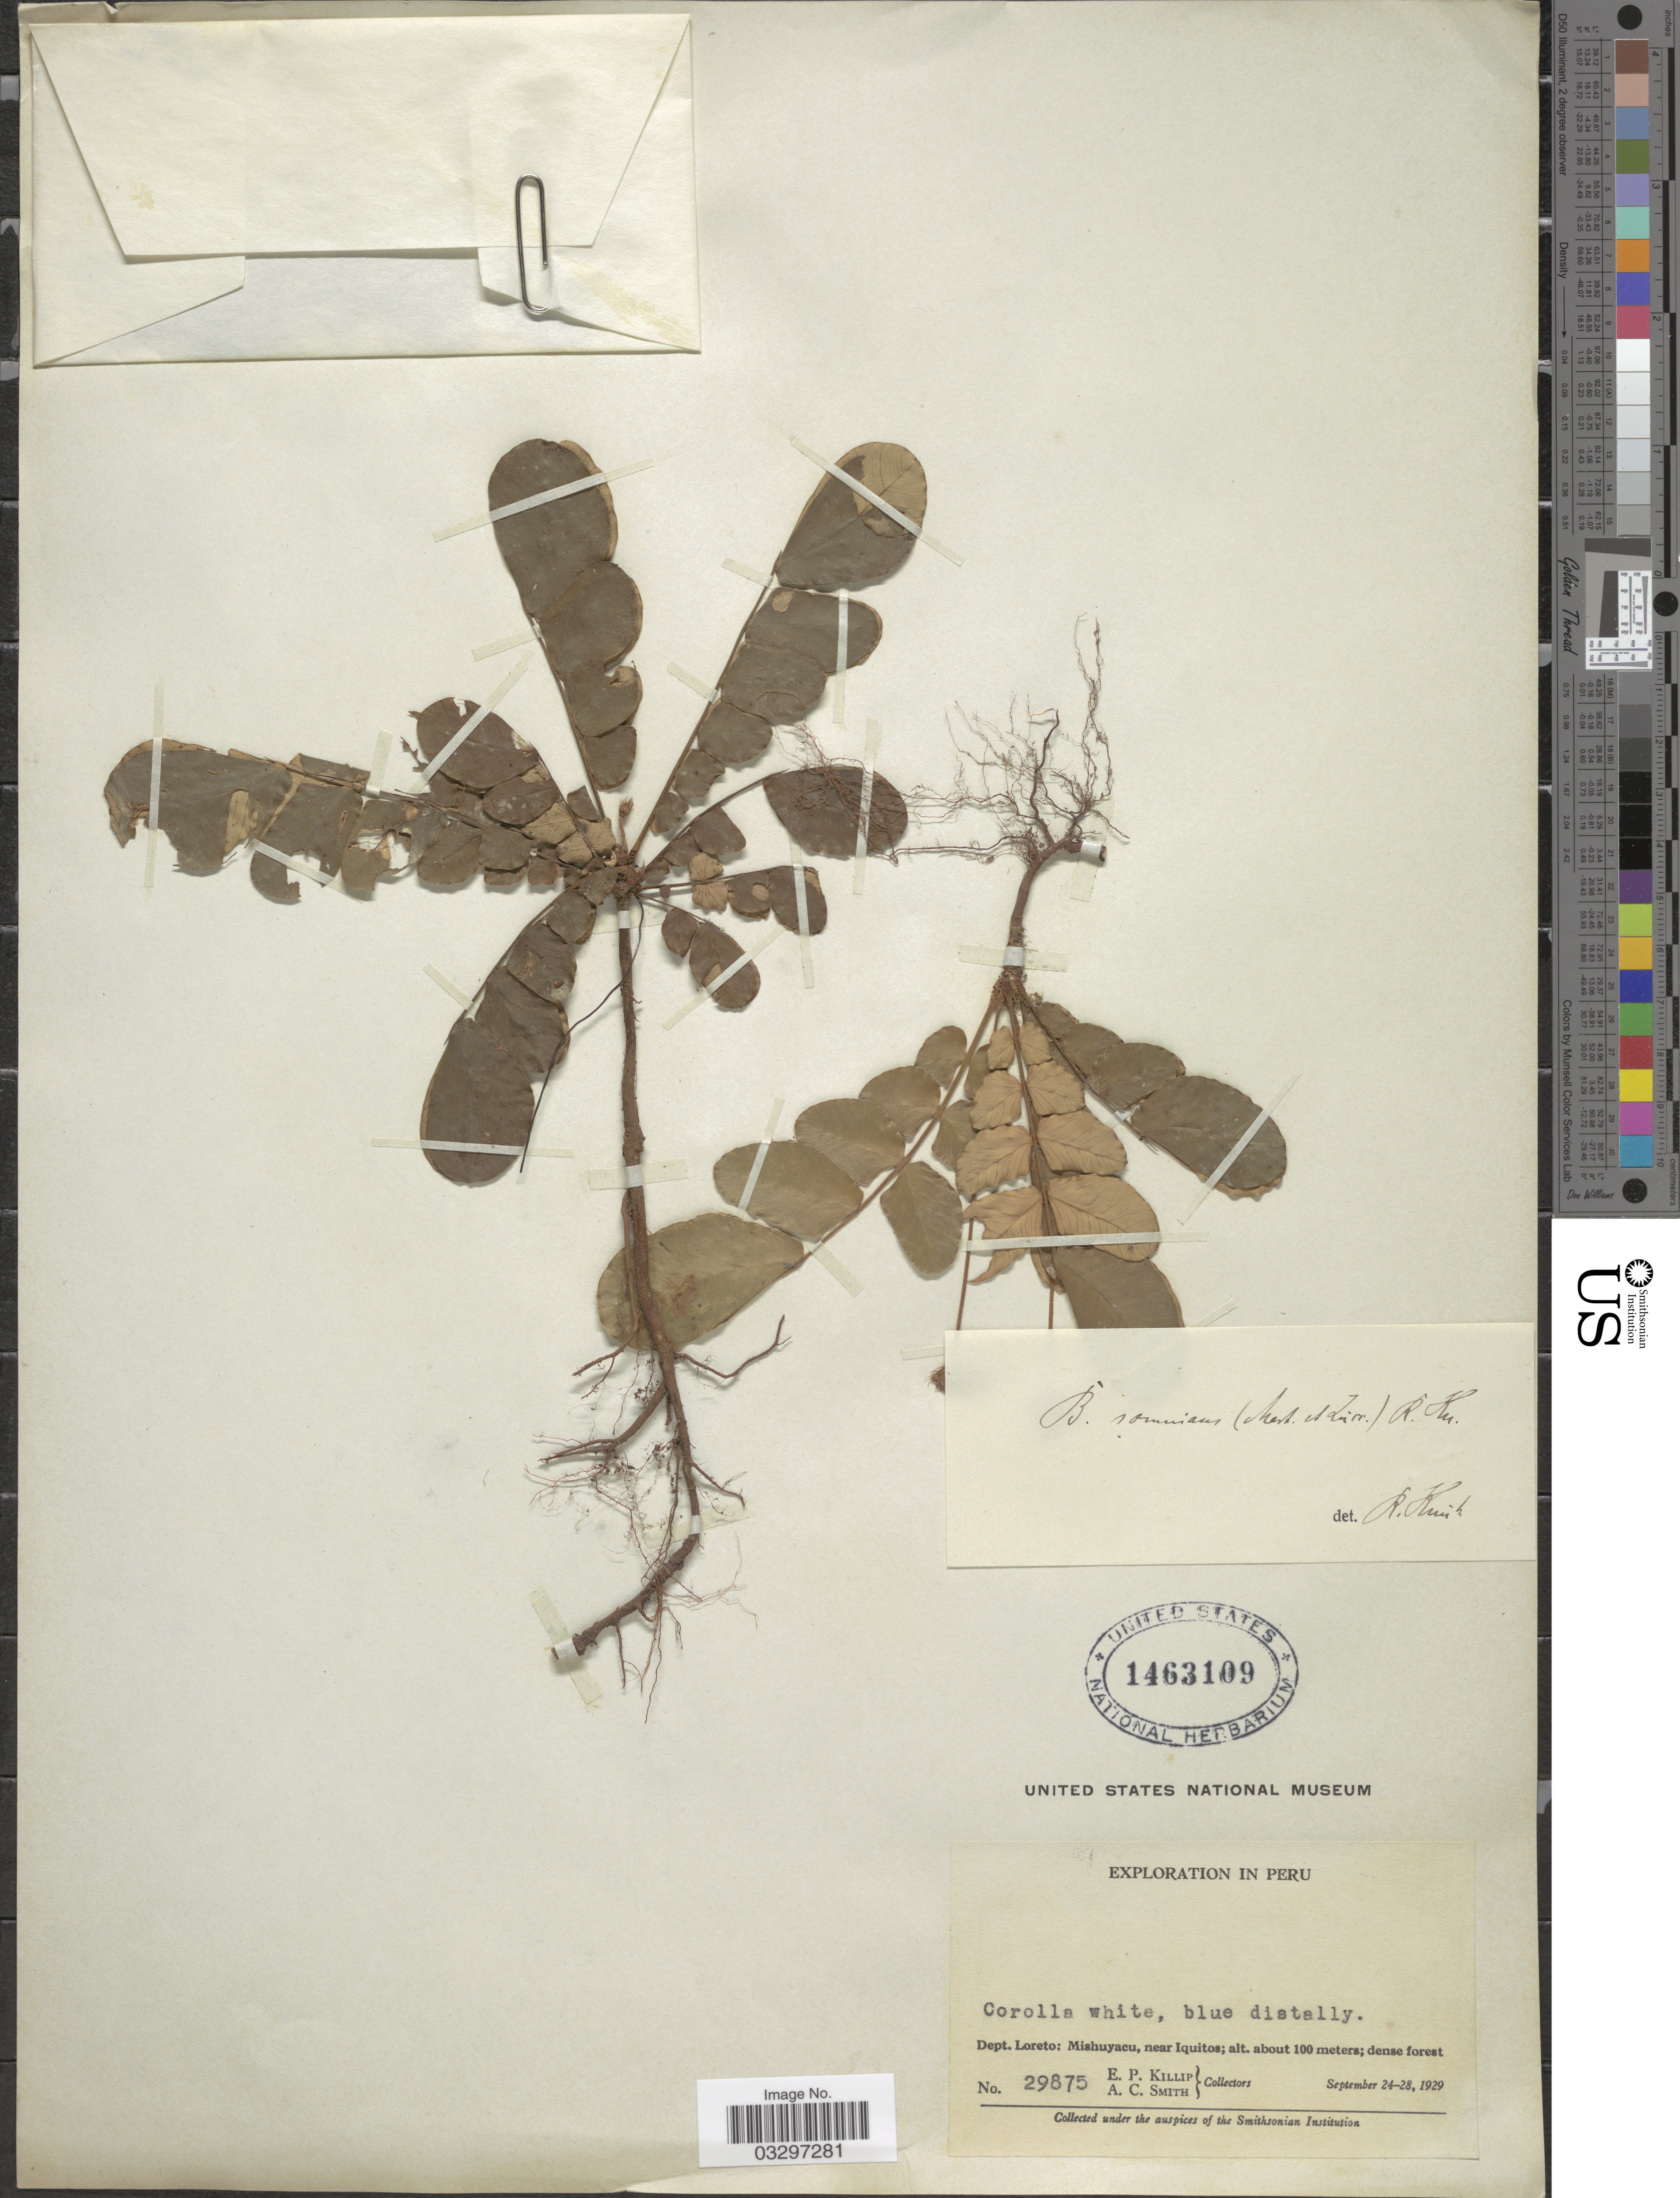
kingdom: Plantae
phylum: Tracheophyta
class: Magnoliopsida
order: Oxalidales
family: Oxalidaceae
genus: Biophytum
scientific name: Biophytum somnians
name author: (Mart. ex Zucc.) G. Don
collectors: E. P. Killip & A. C. Smith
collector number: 29875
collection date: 1929-09-24/1929-09-28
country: Peru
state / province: Loreto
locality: Dept. Loreto: Mishuyacu, near Iquitos.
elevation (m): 100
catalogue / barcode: US 1463109